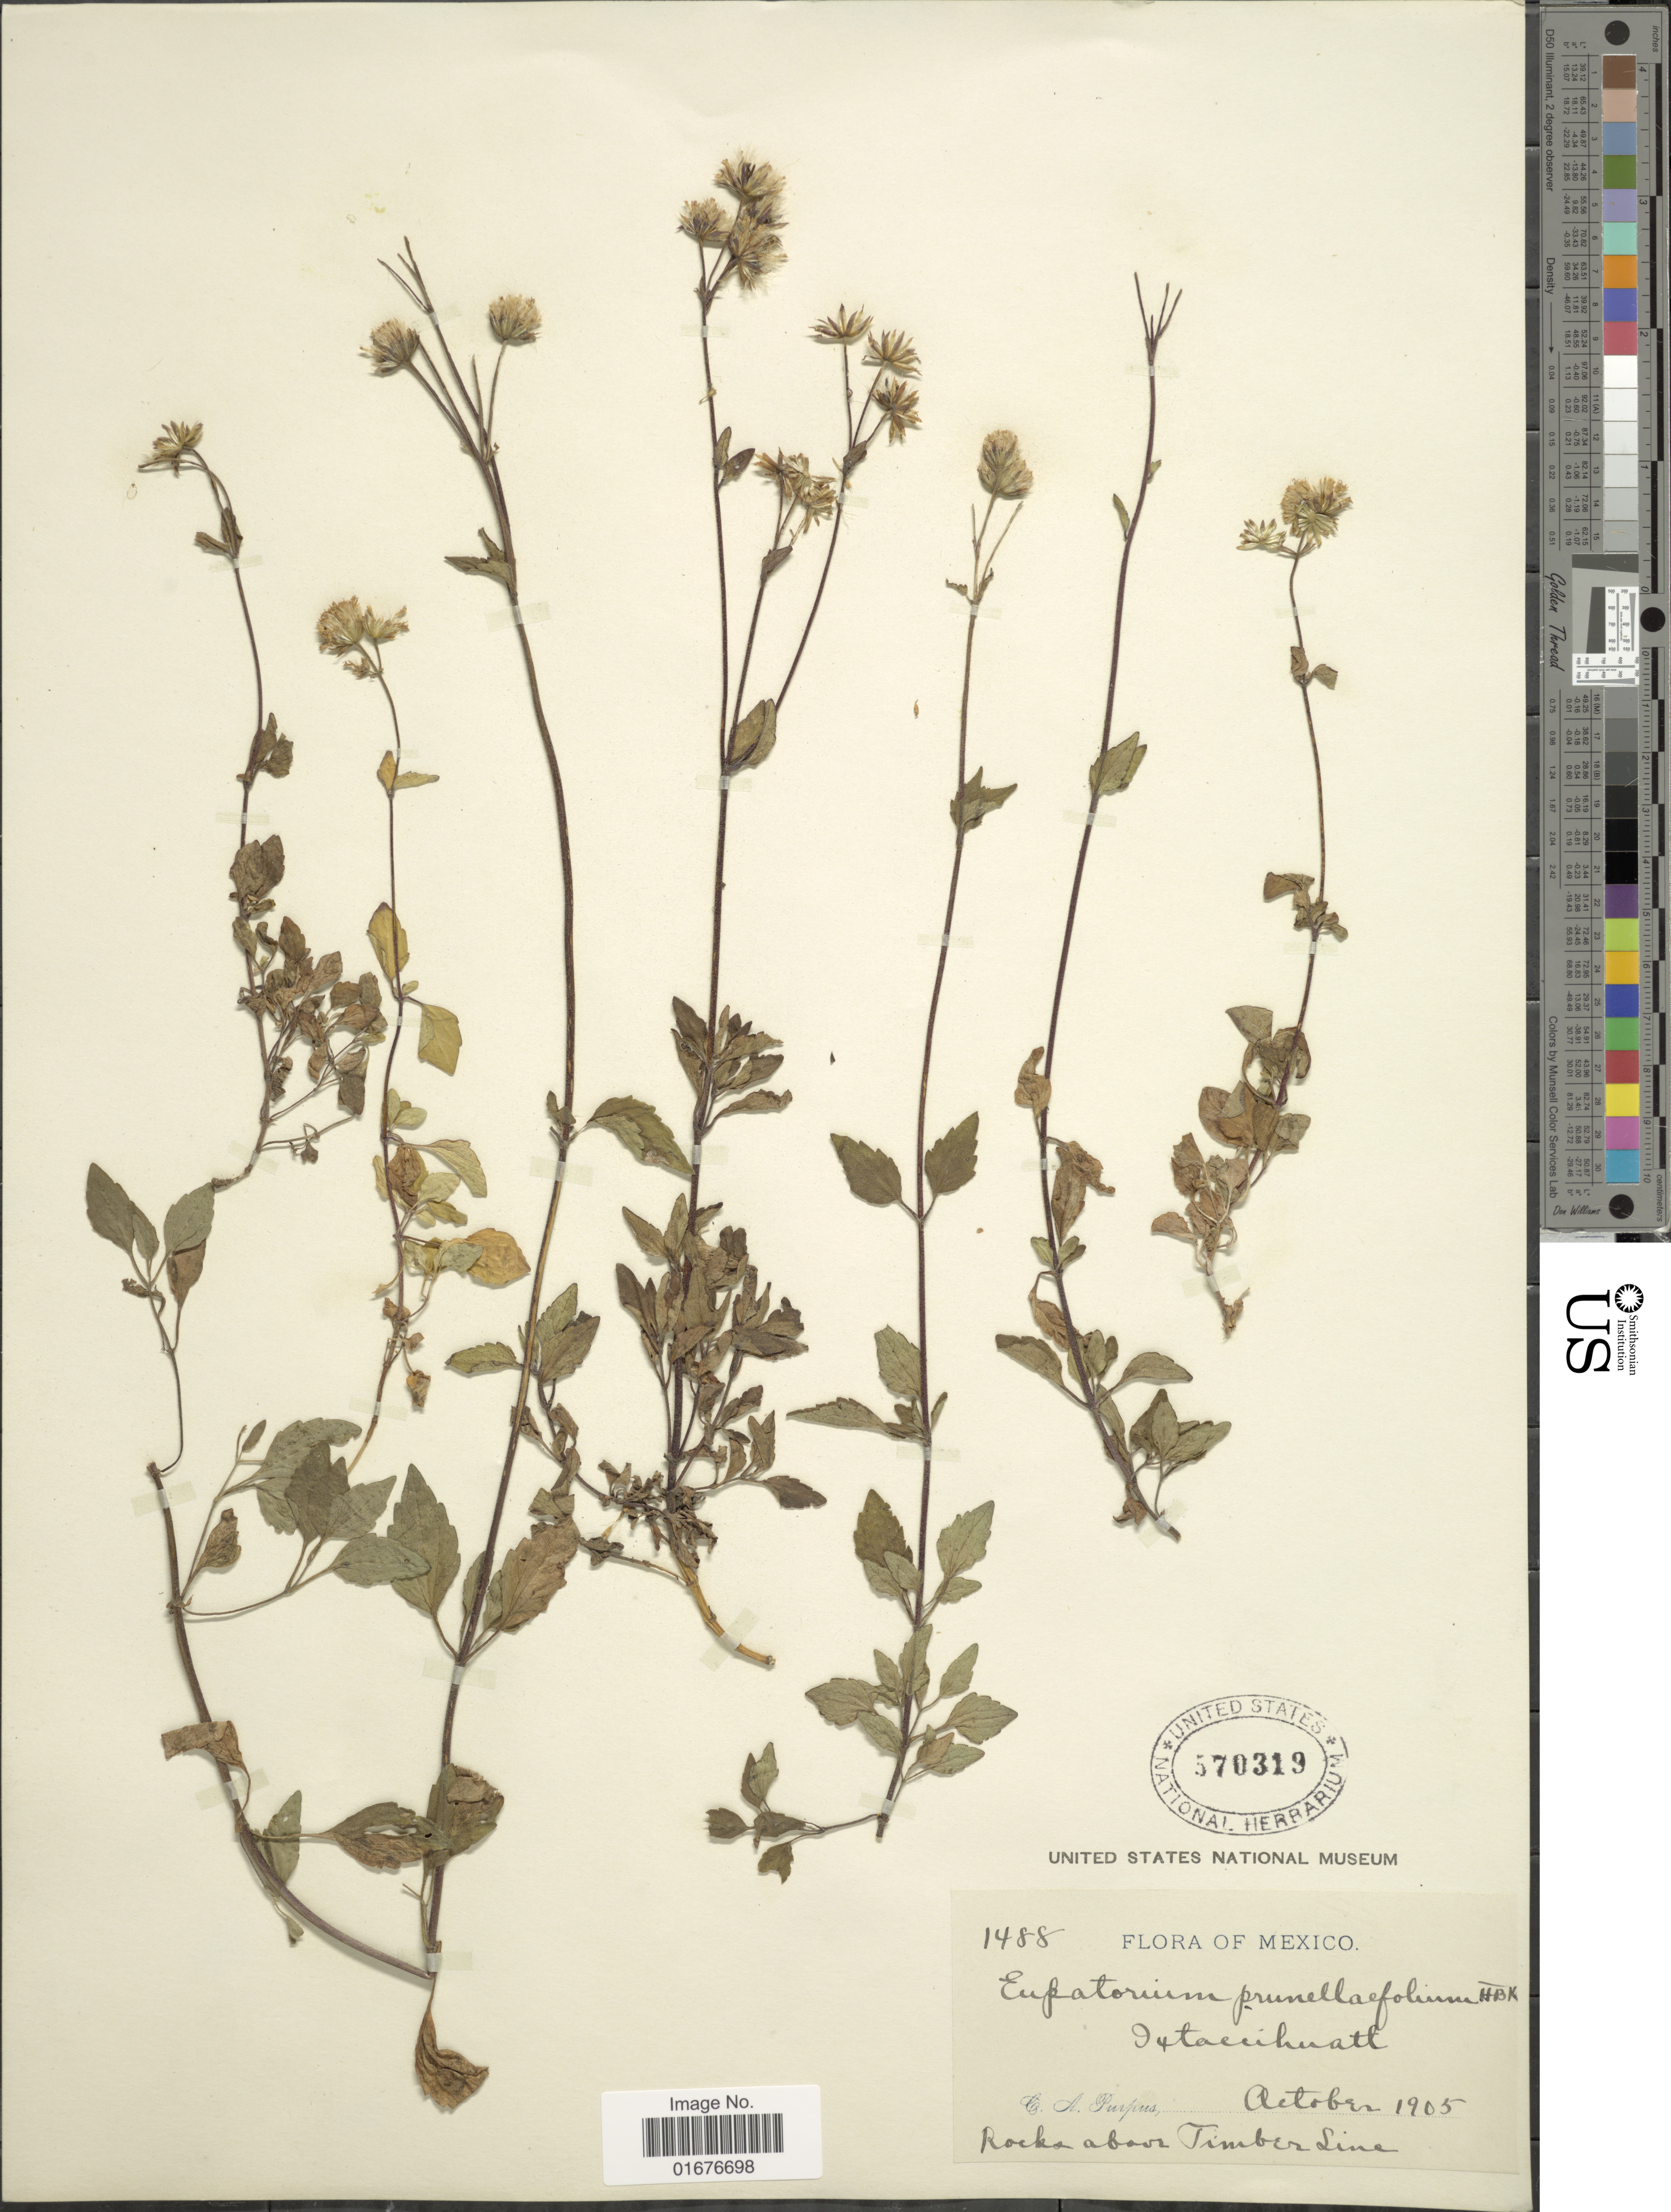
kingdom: Plantae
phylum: Tracheophyta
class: Magnoliopsida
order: Asterales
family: Asteraceae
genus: Ageratina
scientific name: Ageratina prunellaefolia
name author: (Kunth) R.M. King & H. Rob.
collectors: C. A. Purpus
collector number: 1488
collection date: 1905-10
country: Mexico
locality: Ixtacuixtla, rocks aboveTimber Line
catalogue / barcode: US 570319